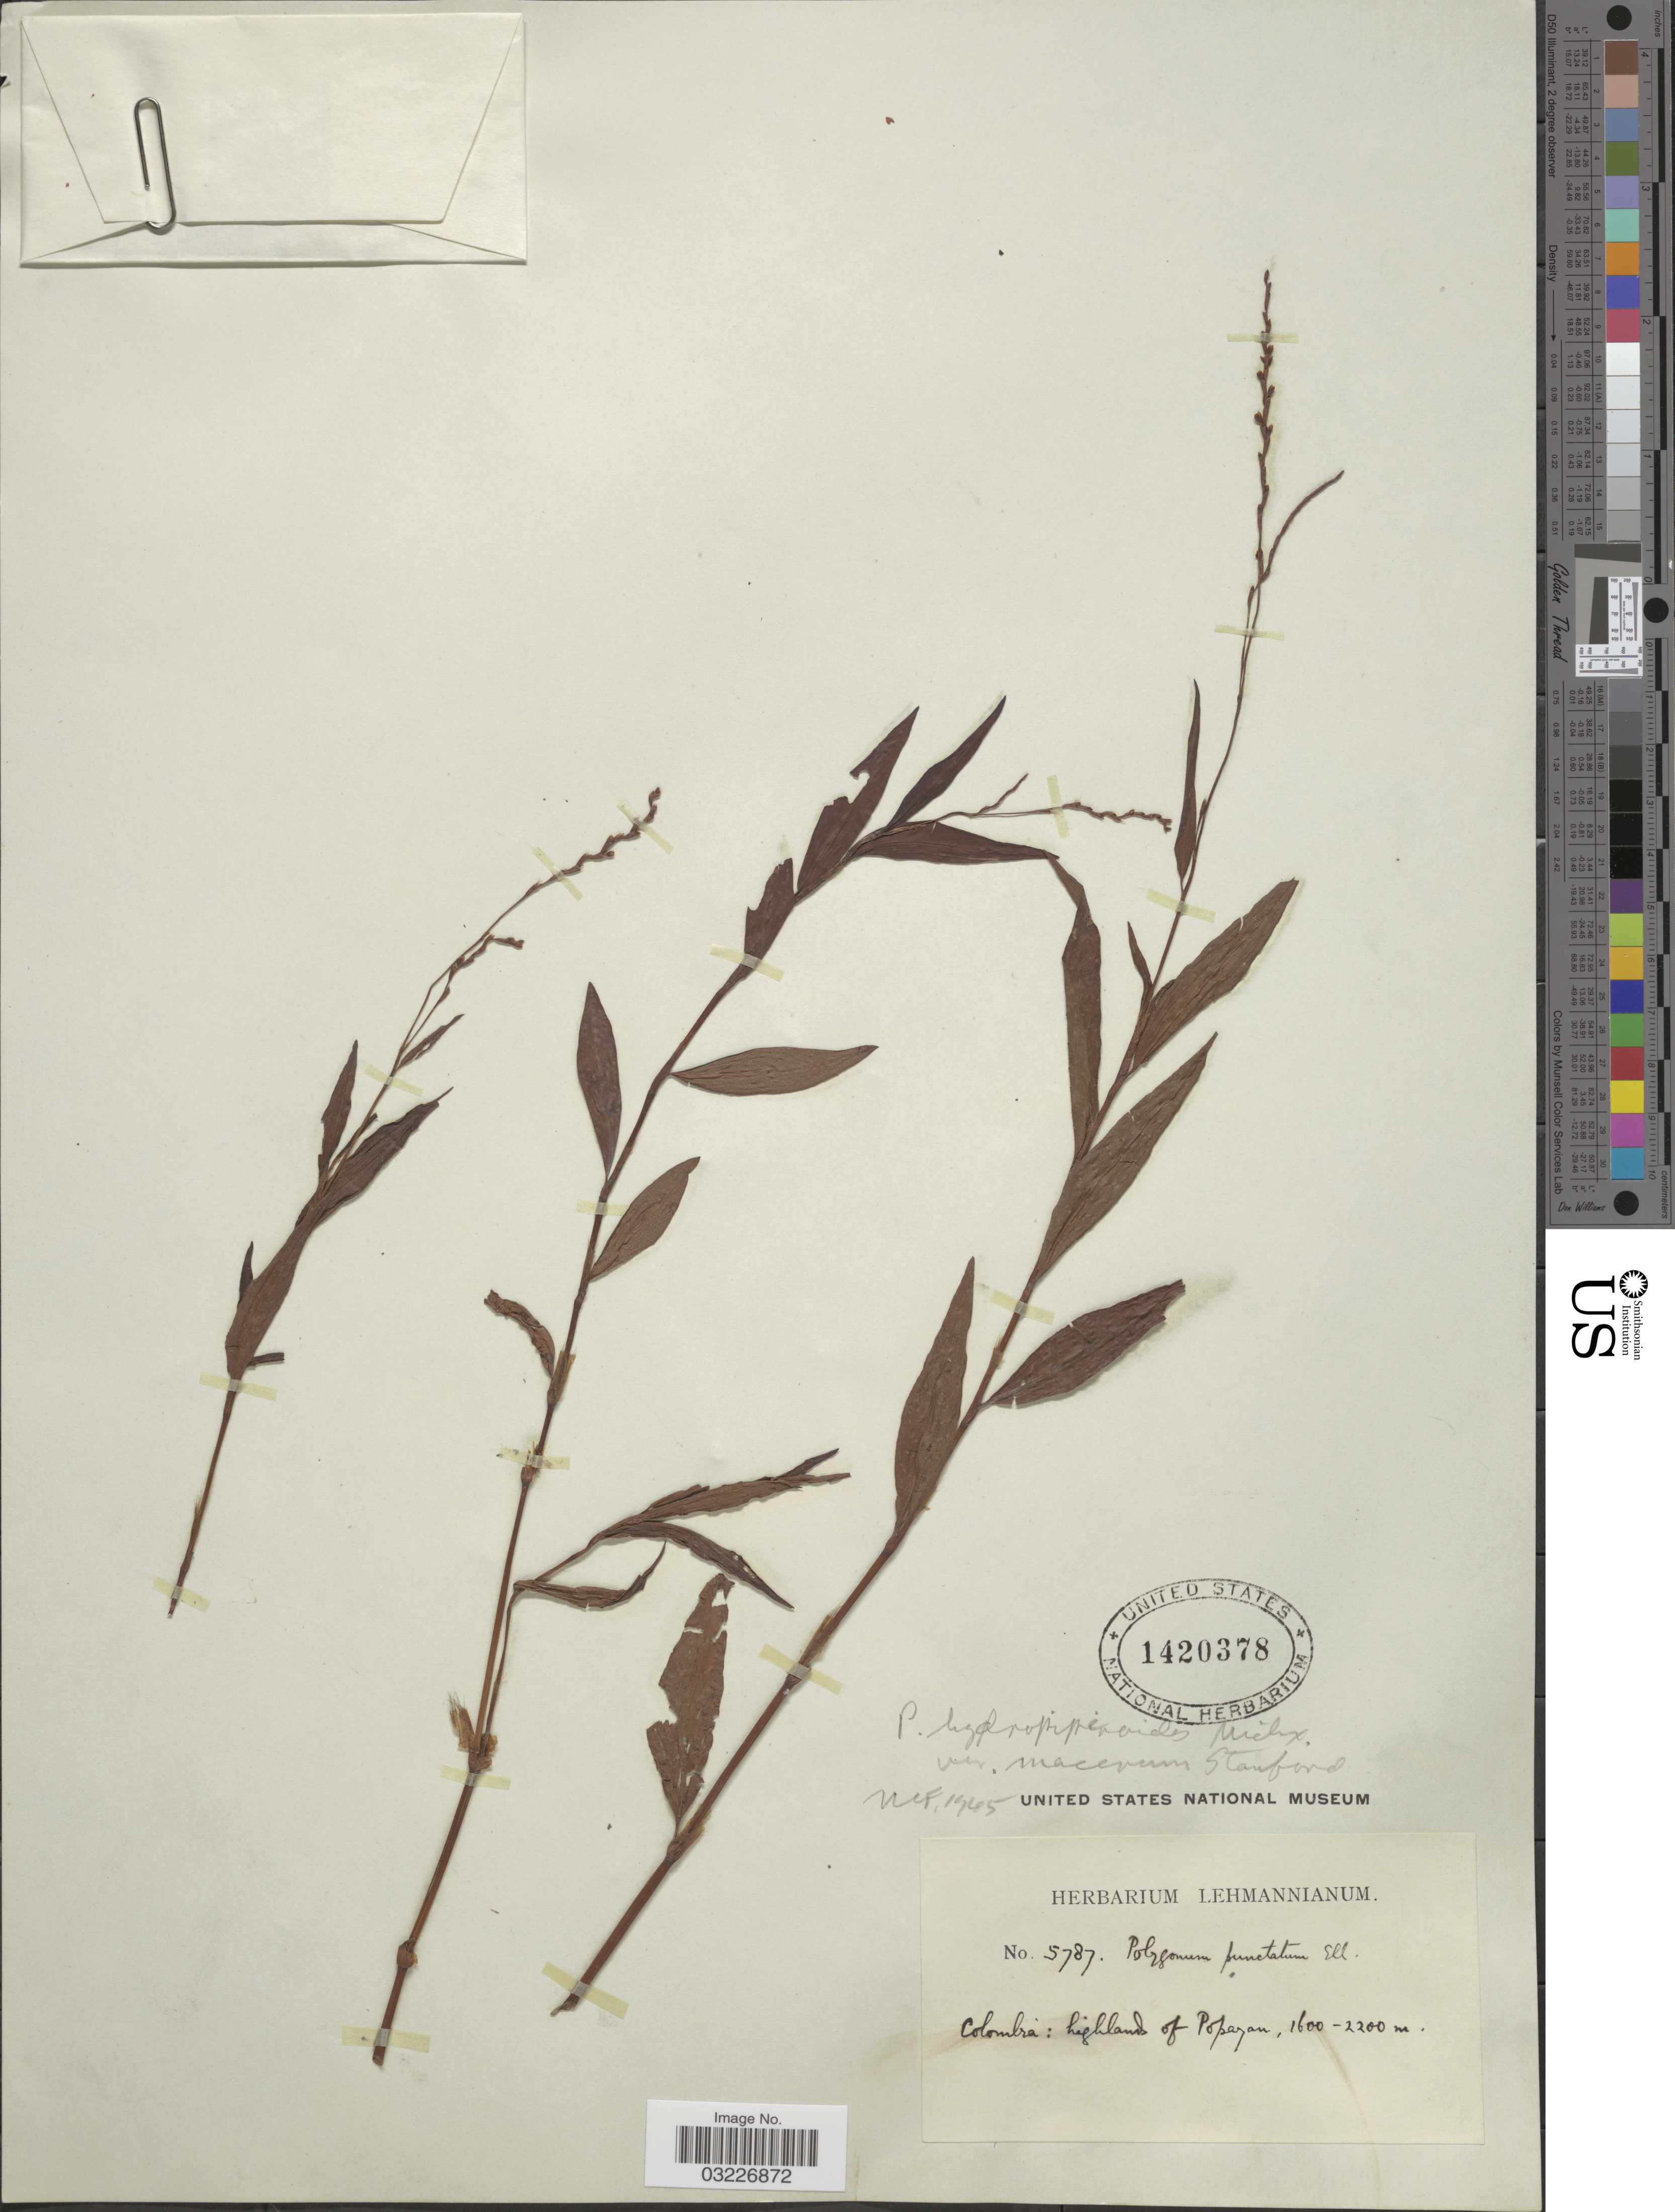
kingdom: Plantae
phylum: Tracheophyta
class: Magnoliopsida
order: Caryophyllales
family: Polygonaceae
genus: Polygonum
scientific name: Polygonum hydropiperoides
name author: Michx.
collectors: ex herb. Lehmannianum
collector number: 5787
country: Colombia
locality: Highland of Popayan.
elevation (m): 1600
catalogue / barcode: US 1420378